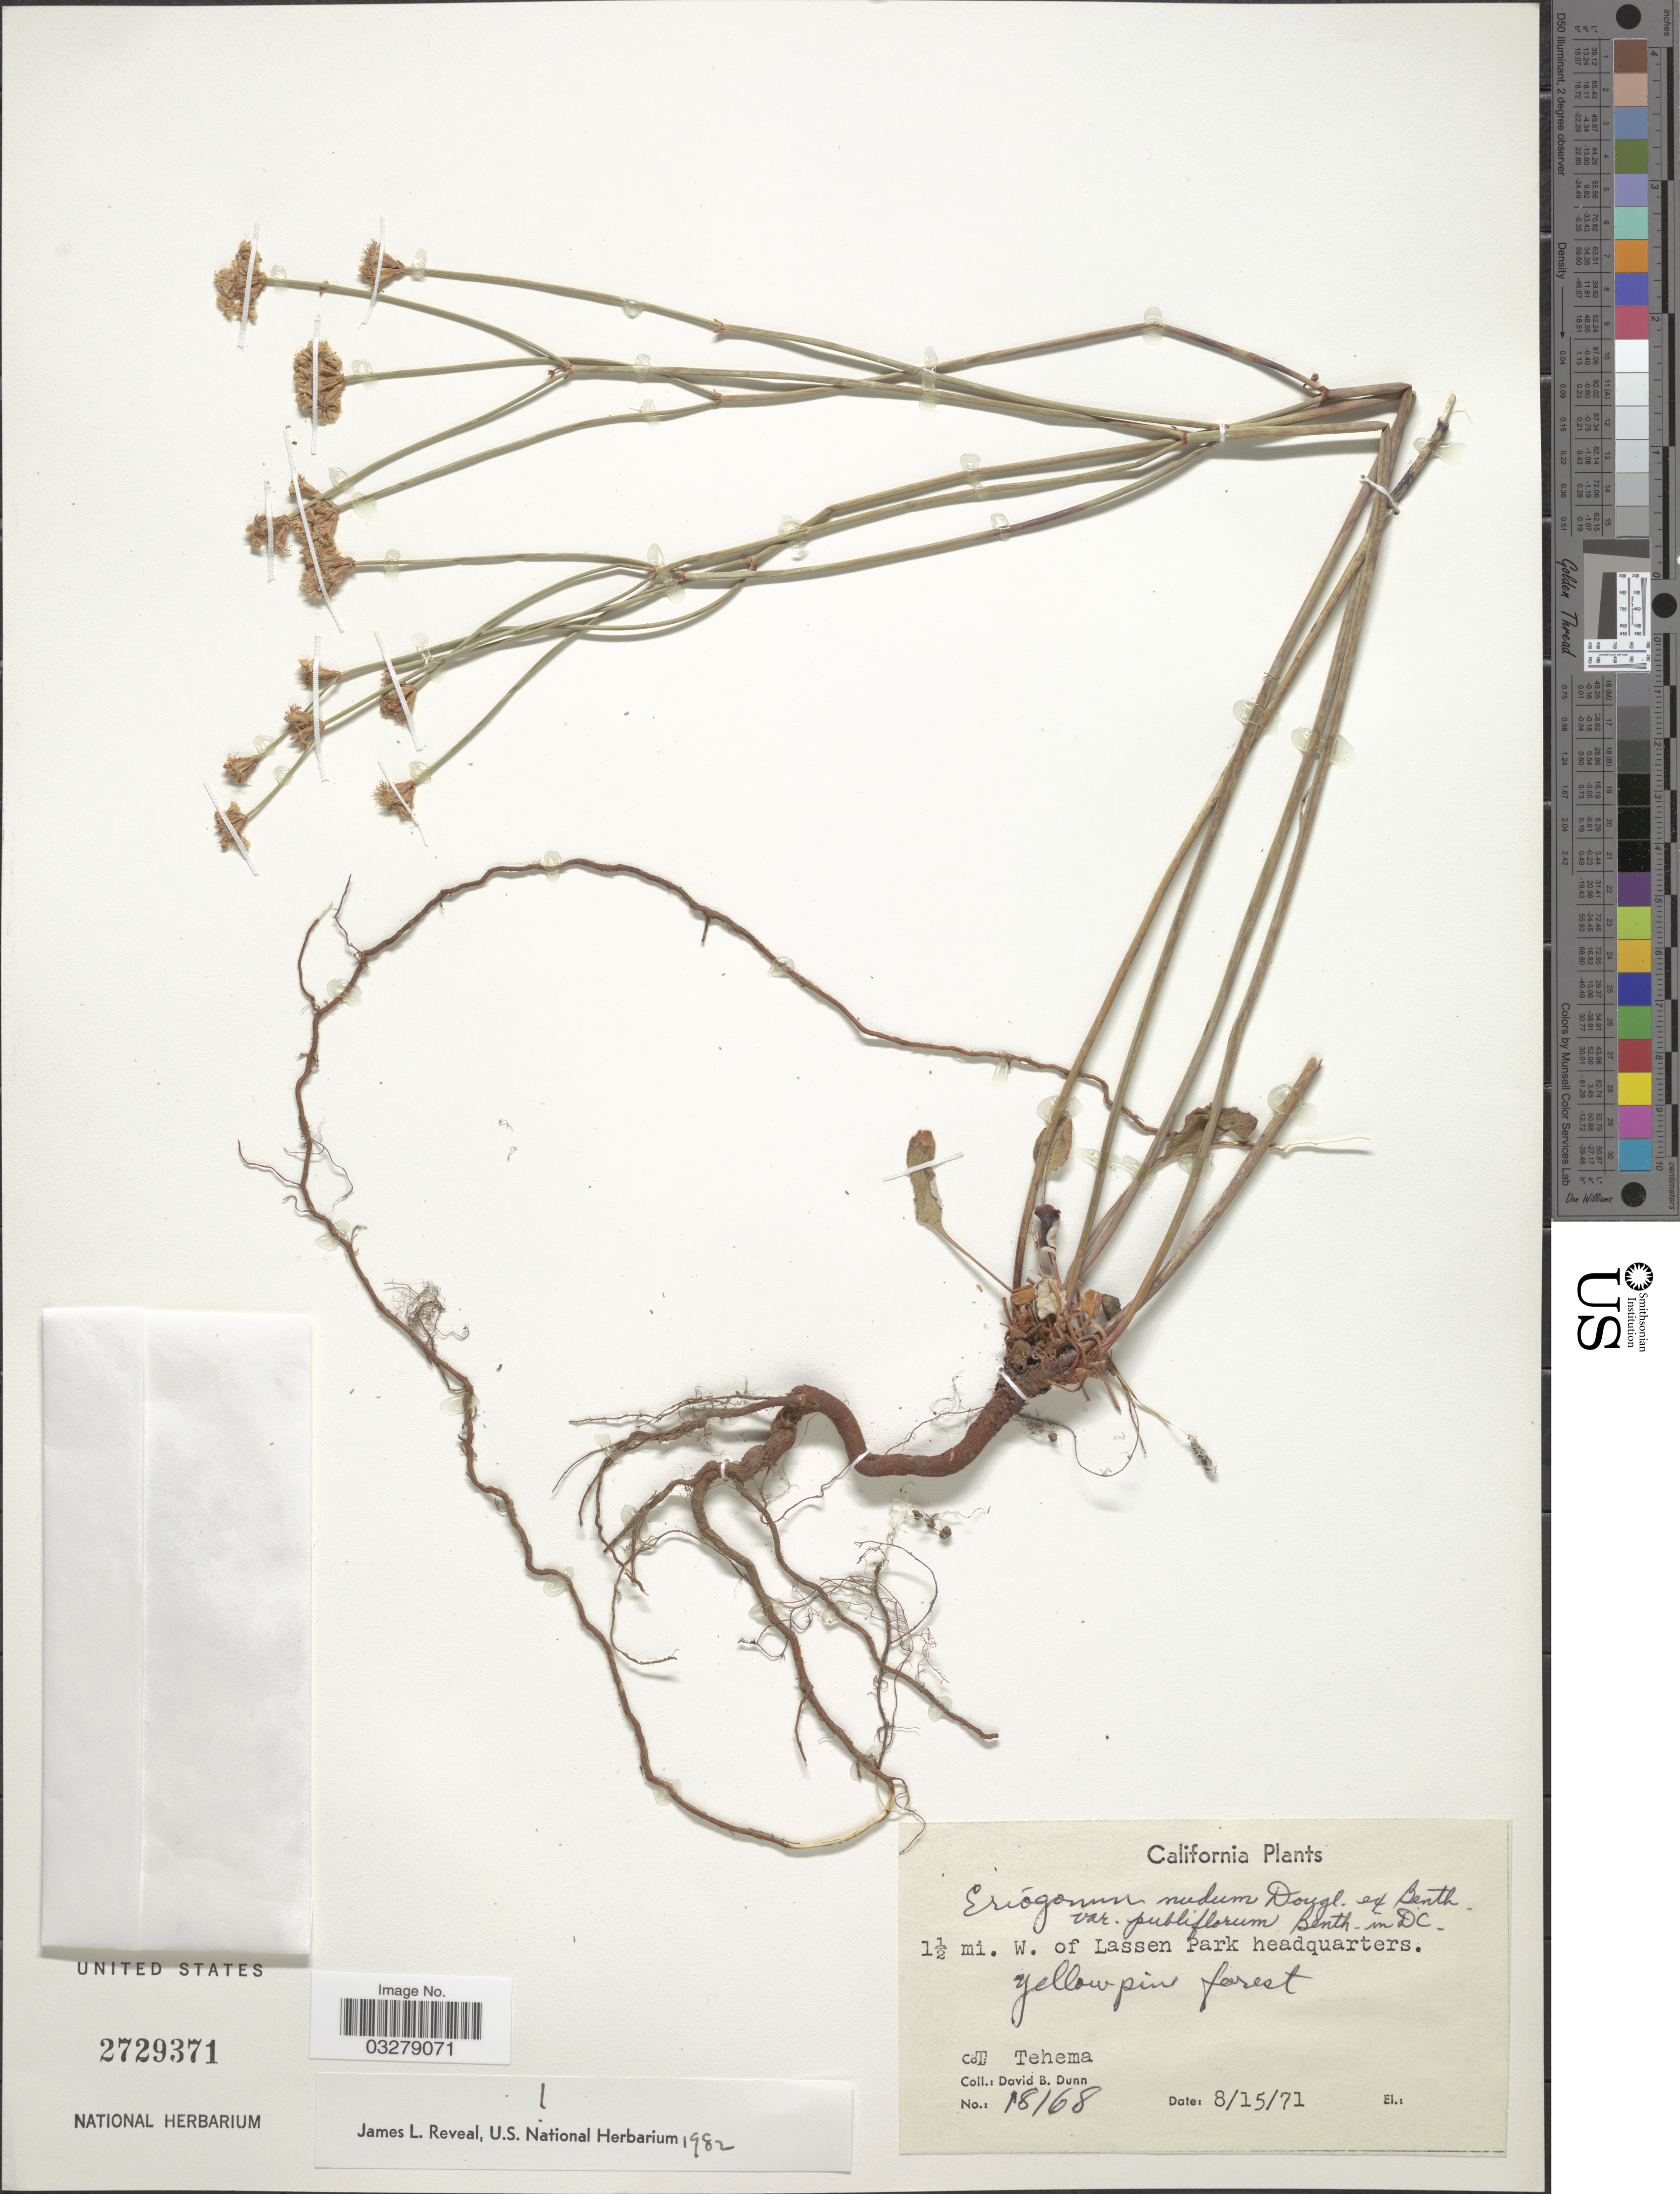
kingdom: Plantae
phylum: Tracheophyta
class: Magnoliopsida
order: Caryophyllales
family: Polygonaceae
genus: Eriogonum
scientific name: Eriogonum nudum var. pubiflorum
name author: Benth. in DC.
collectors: D. B. Dunn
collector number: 18168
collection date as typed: Transcribed d/m/y: 15/8/71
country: United States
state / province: California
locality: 1½ mi. W. of Lassen Park headquarters, Tehema.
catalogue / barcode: US 2729371